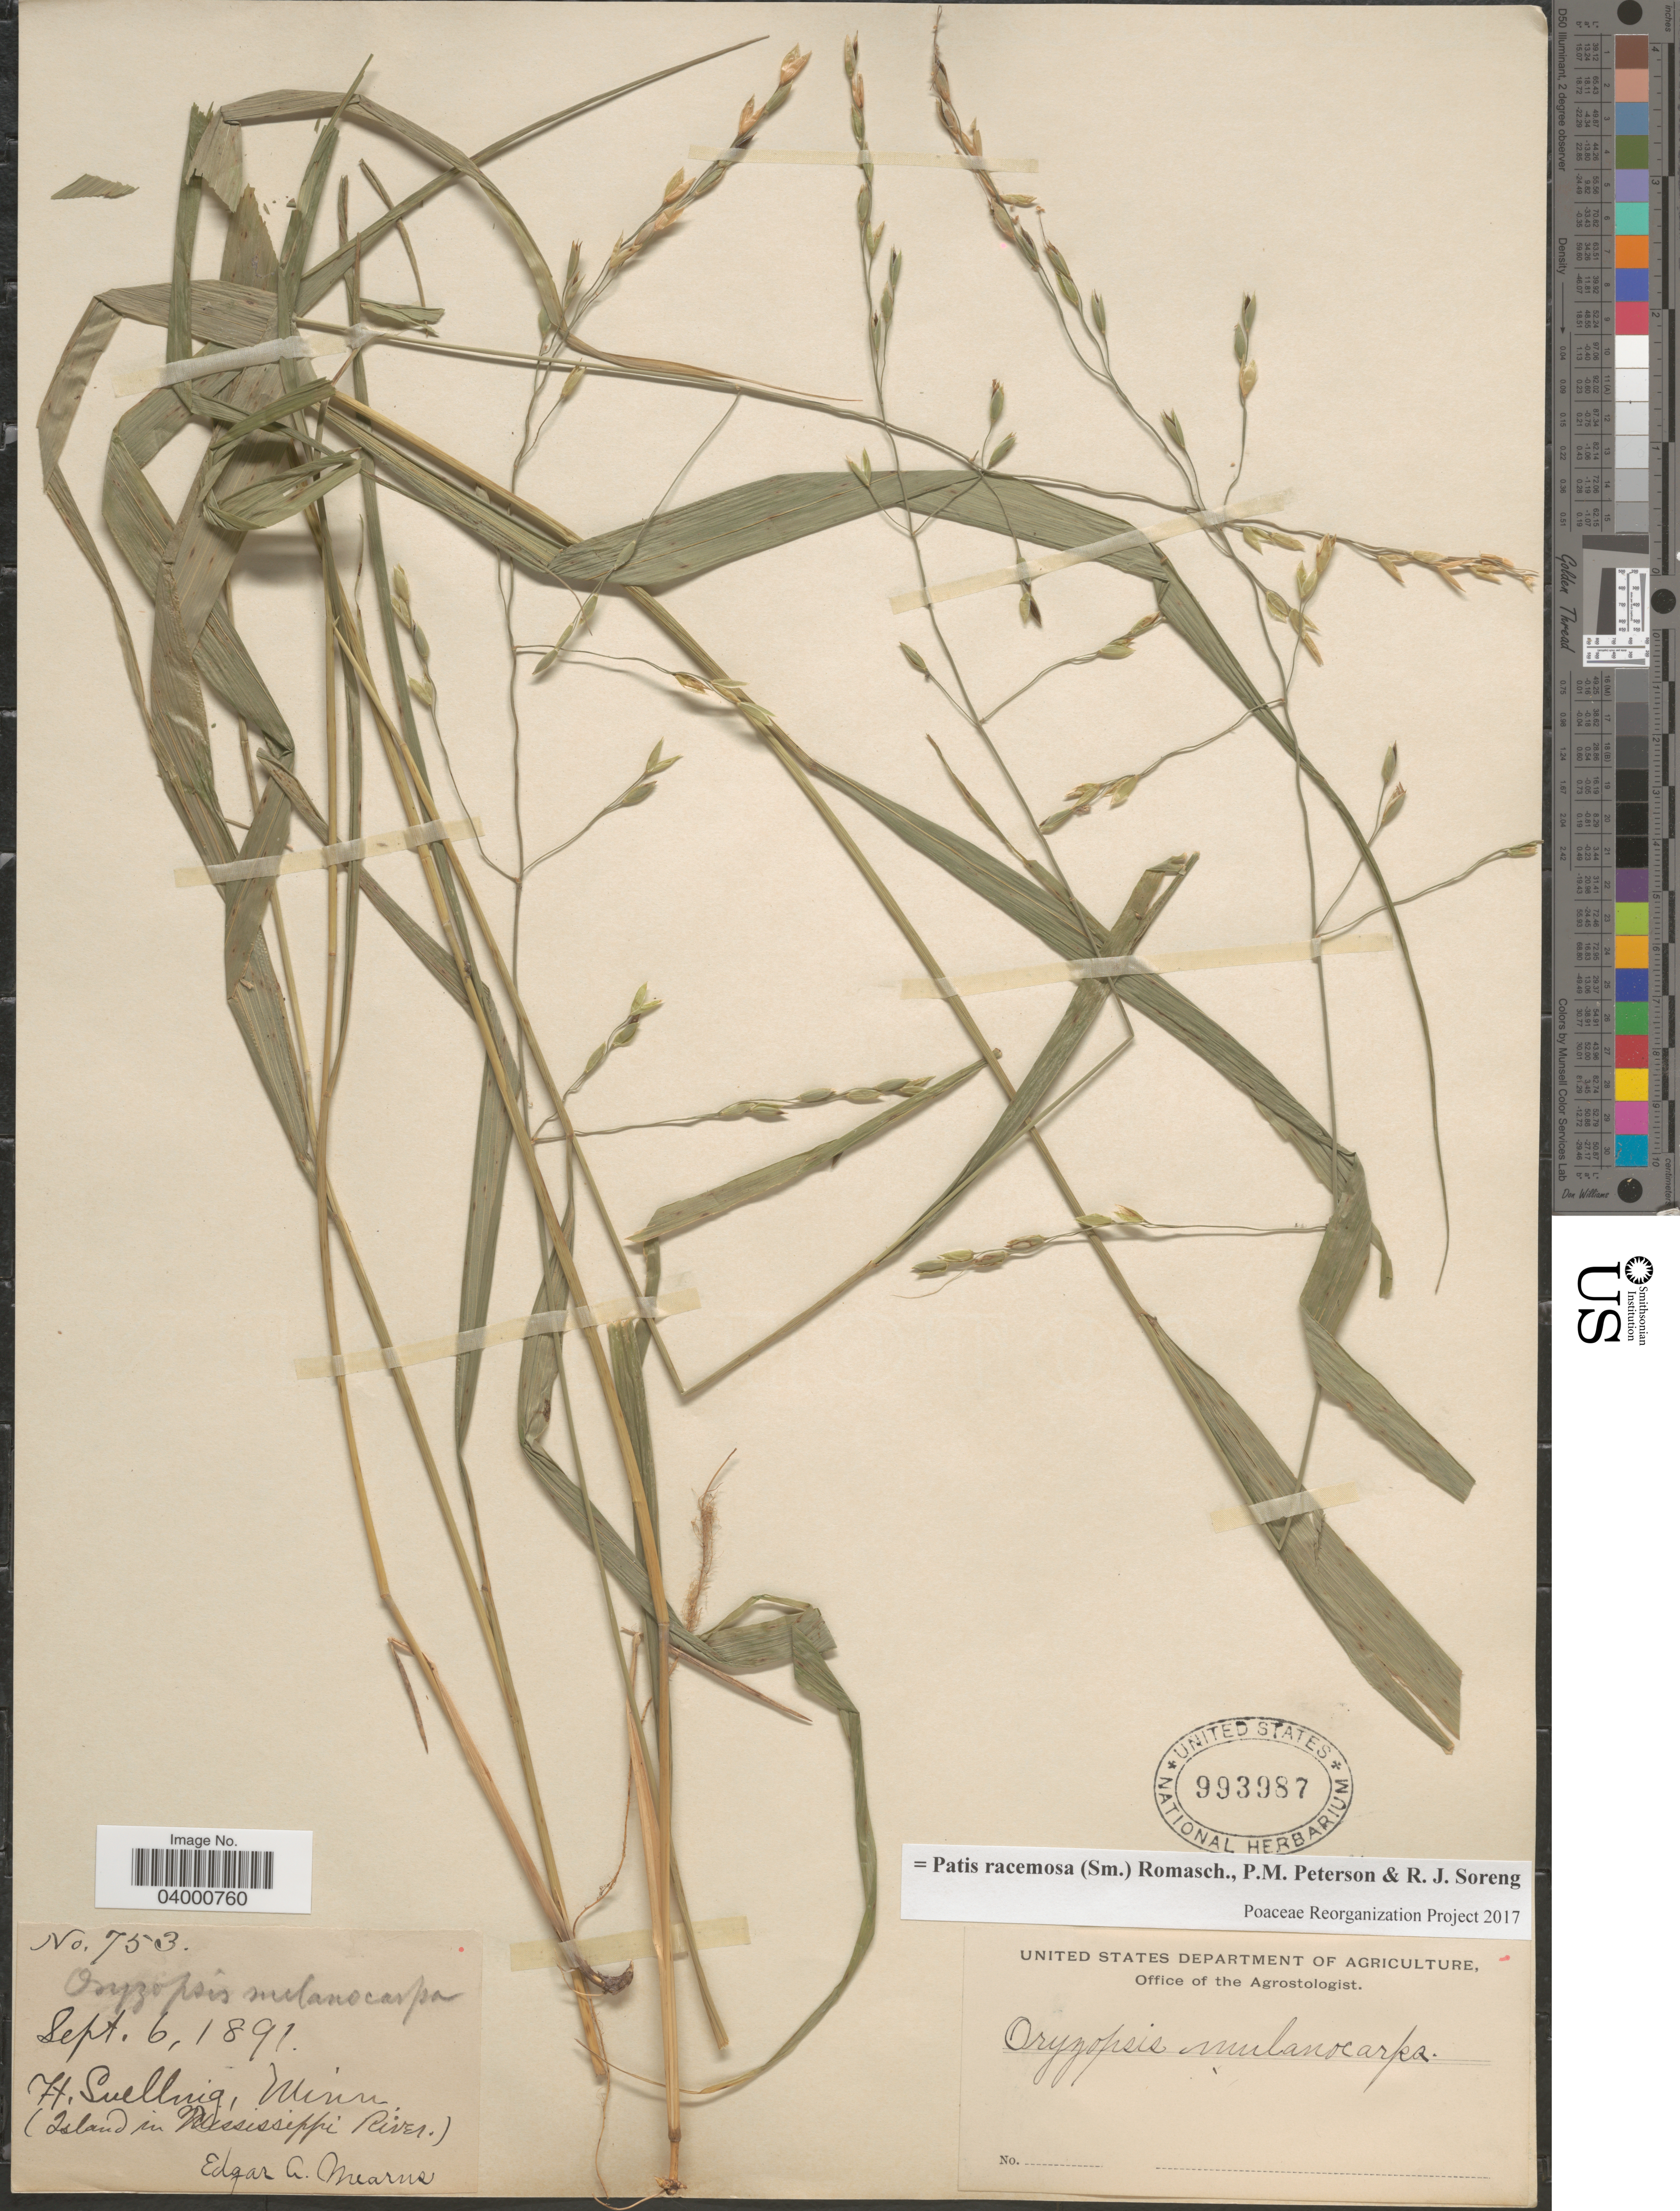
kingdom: Plantae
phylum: Tracheophyta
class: Liliopsida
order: Poales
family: Poaceae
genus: Patis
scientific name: Patis racemosa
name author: (Sm.) Romasch. et al.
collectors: E. A. Mearns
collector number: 753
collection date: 1891-09-06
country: United States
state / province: Minnesota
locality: Ft. Snelling, (Island in Mississippi River.).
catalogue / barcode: US 993987